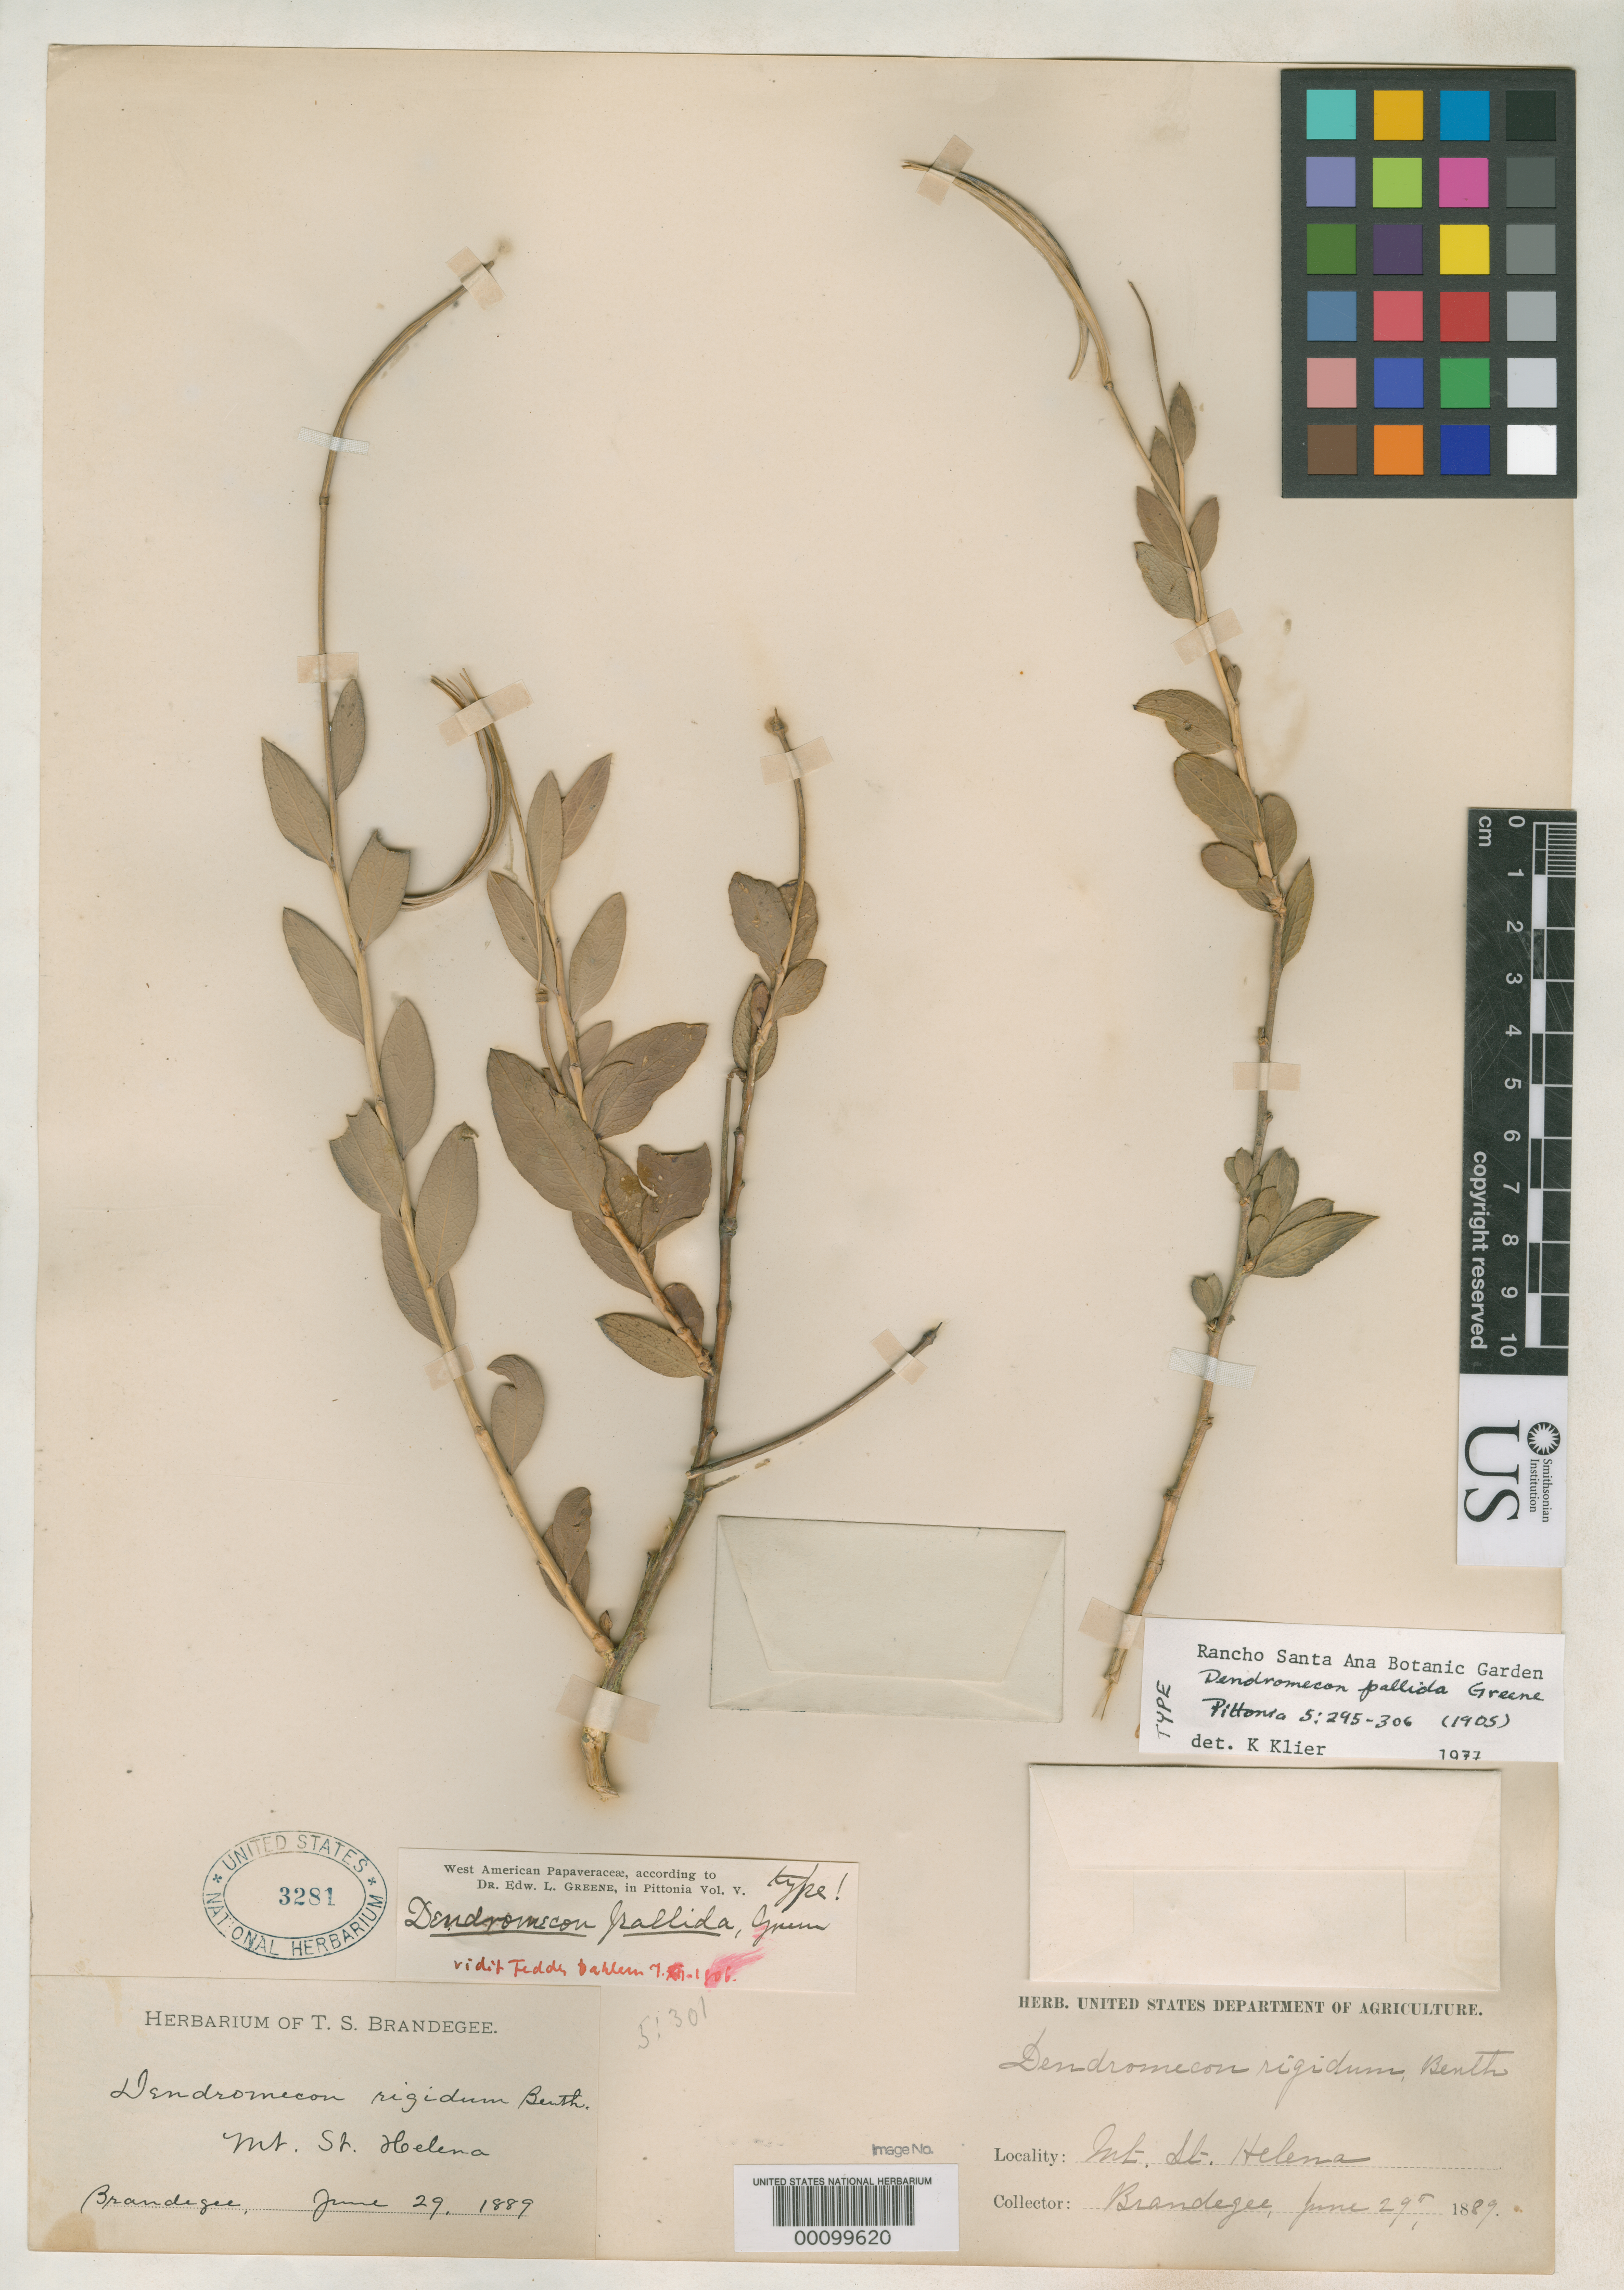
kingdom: Plantae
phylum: Tracheophyta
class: Magnoliopsida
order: Ranunculales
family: Papaveraceae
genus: Dendromecon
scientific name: Dendromecon pallida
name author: Greene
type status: Holotype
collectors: T. S. Brandegee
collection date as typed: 29 Jun 1889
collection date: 1889-06-29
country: United States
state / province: California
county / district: Napa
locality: Mt. St. Helena.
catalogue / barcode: US 3281